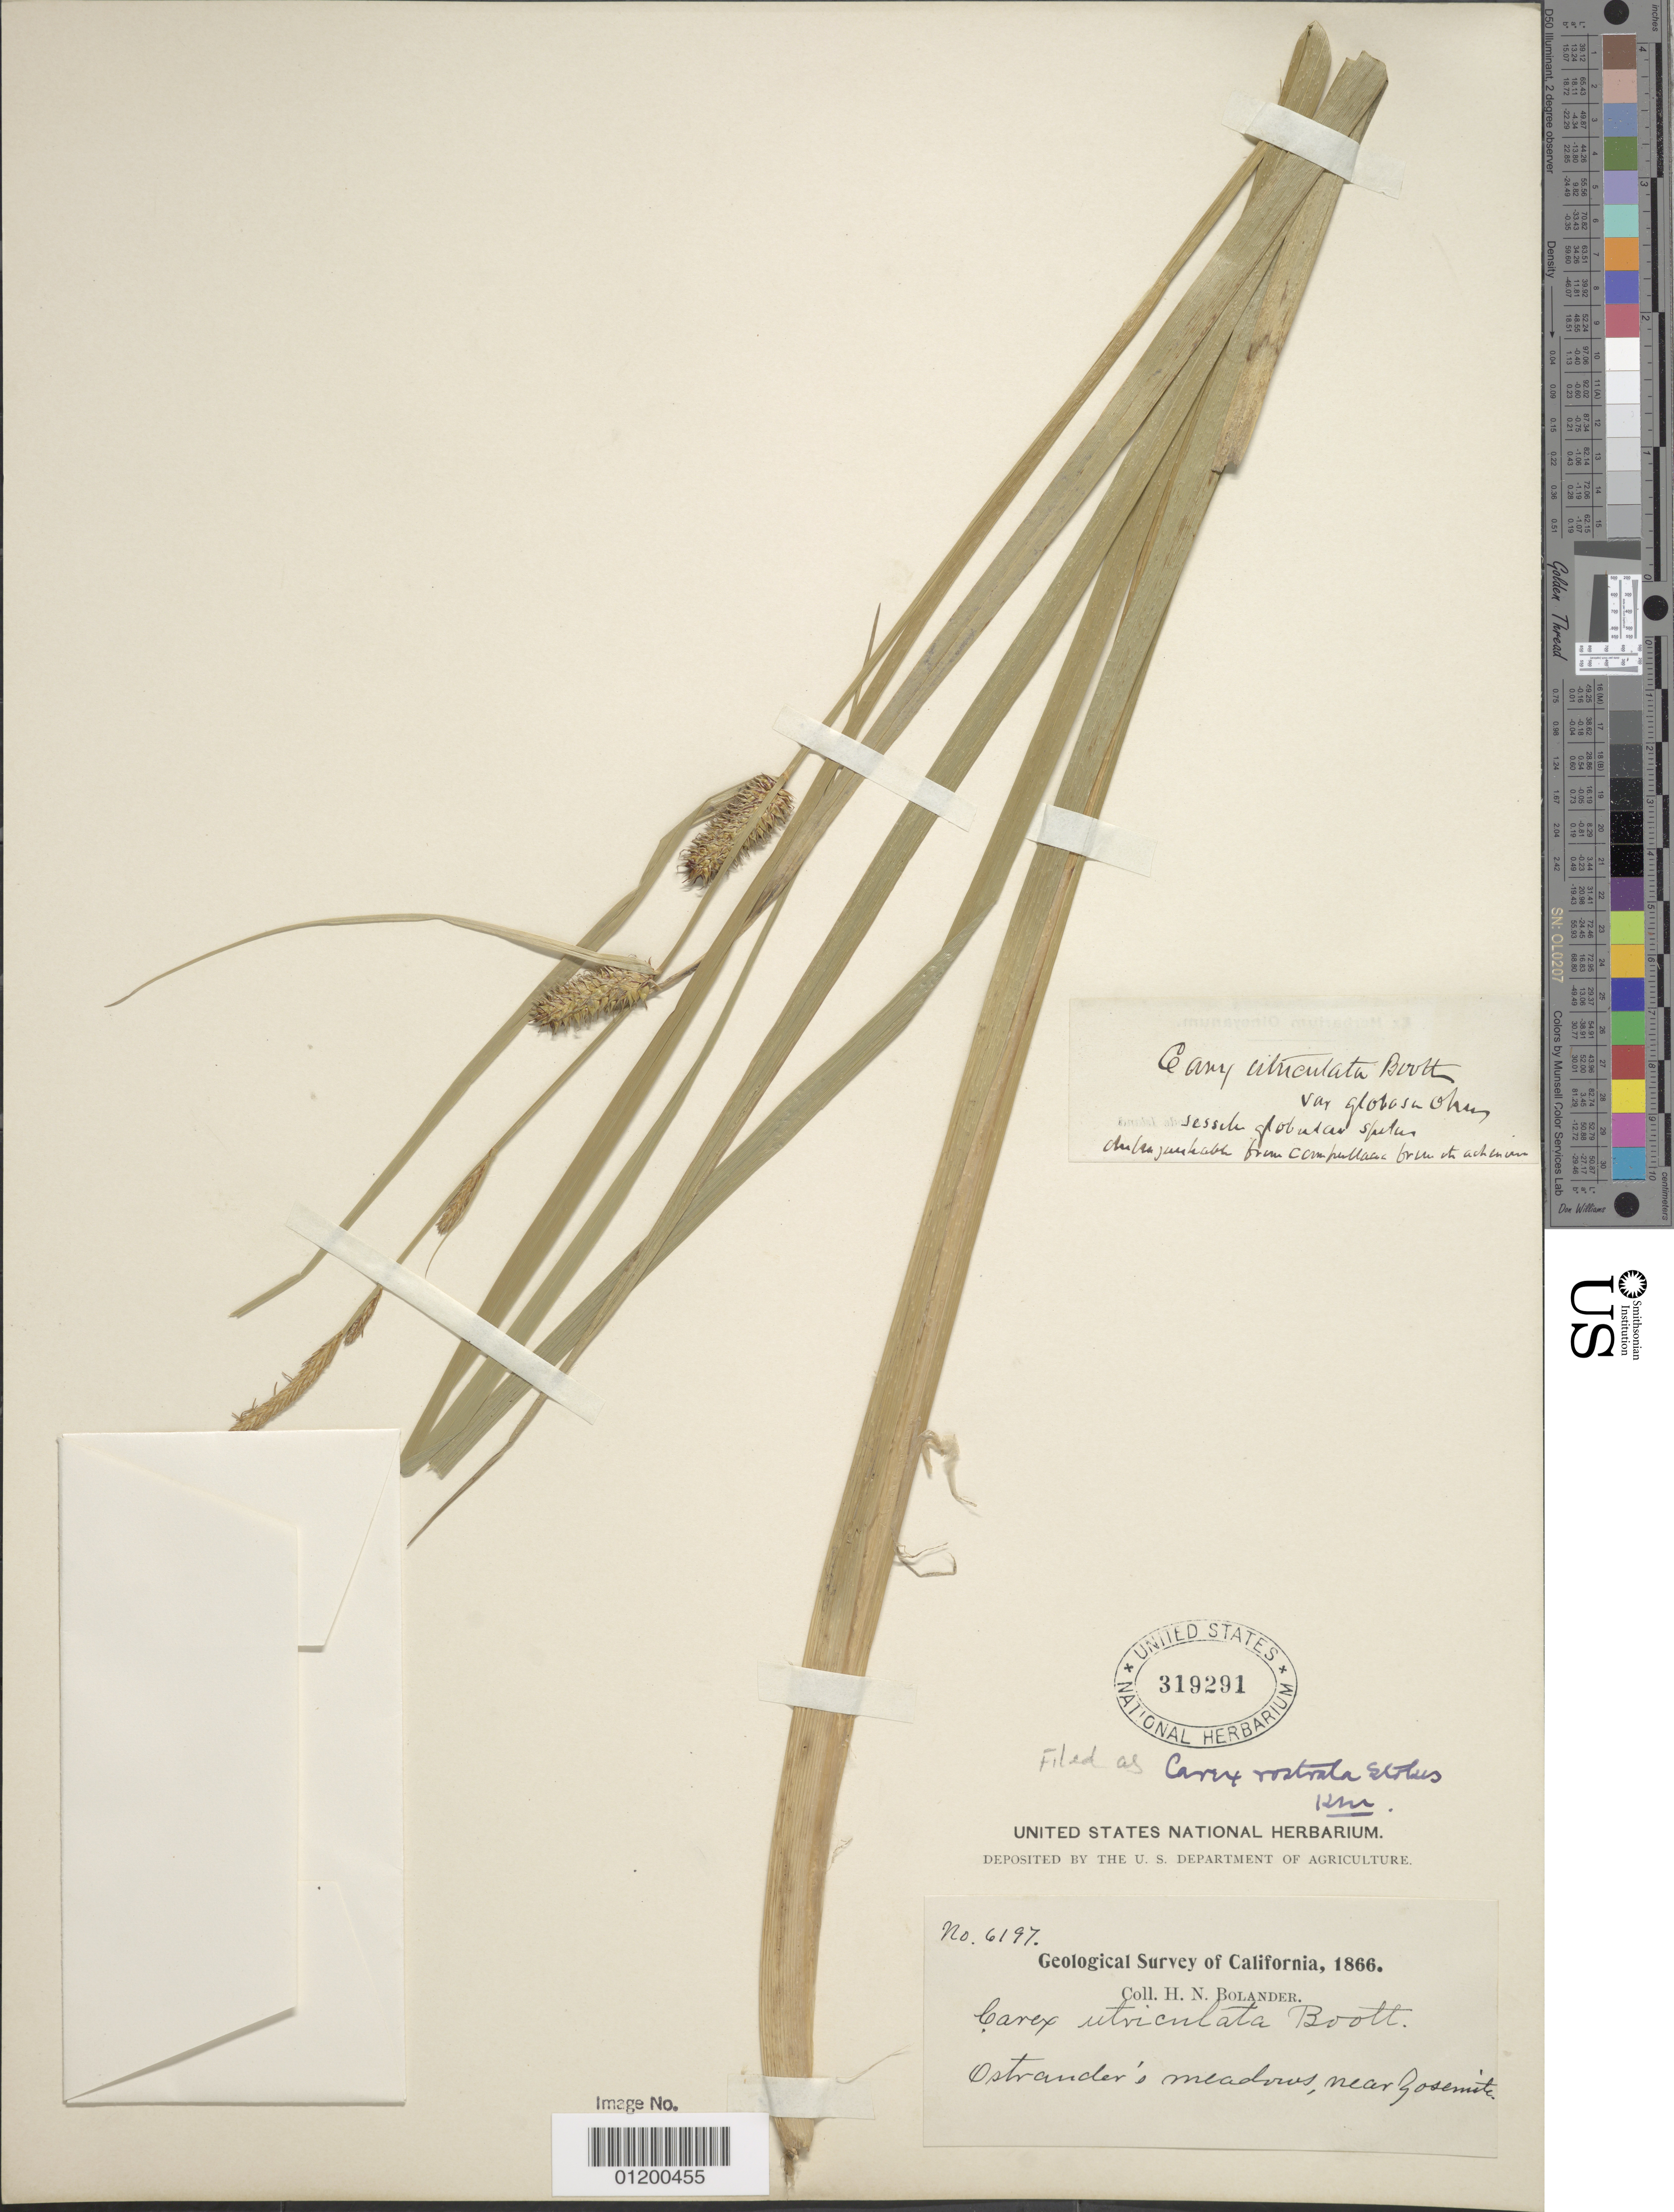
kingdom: Plantae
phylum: Tracheophyta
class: Liliopsida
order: Poales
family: Cyperaceae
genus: Carex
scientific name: Carex rostrata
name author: Stokes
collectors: H. Bolander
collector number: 6197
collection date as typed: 1866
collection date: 1866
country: United States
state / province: California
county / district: Mariposa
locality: Ostrander's Meadows, near Yosemite.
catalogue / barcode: US 319291